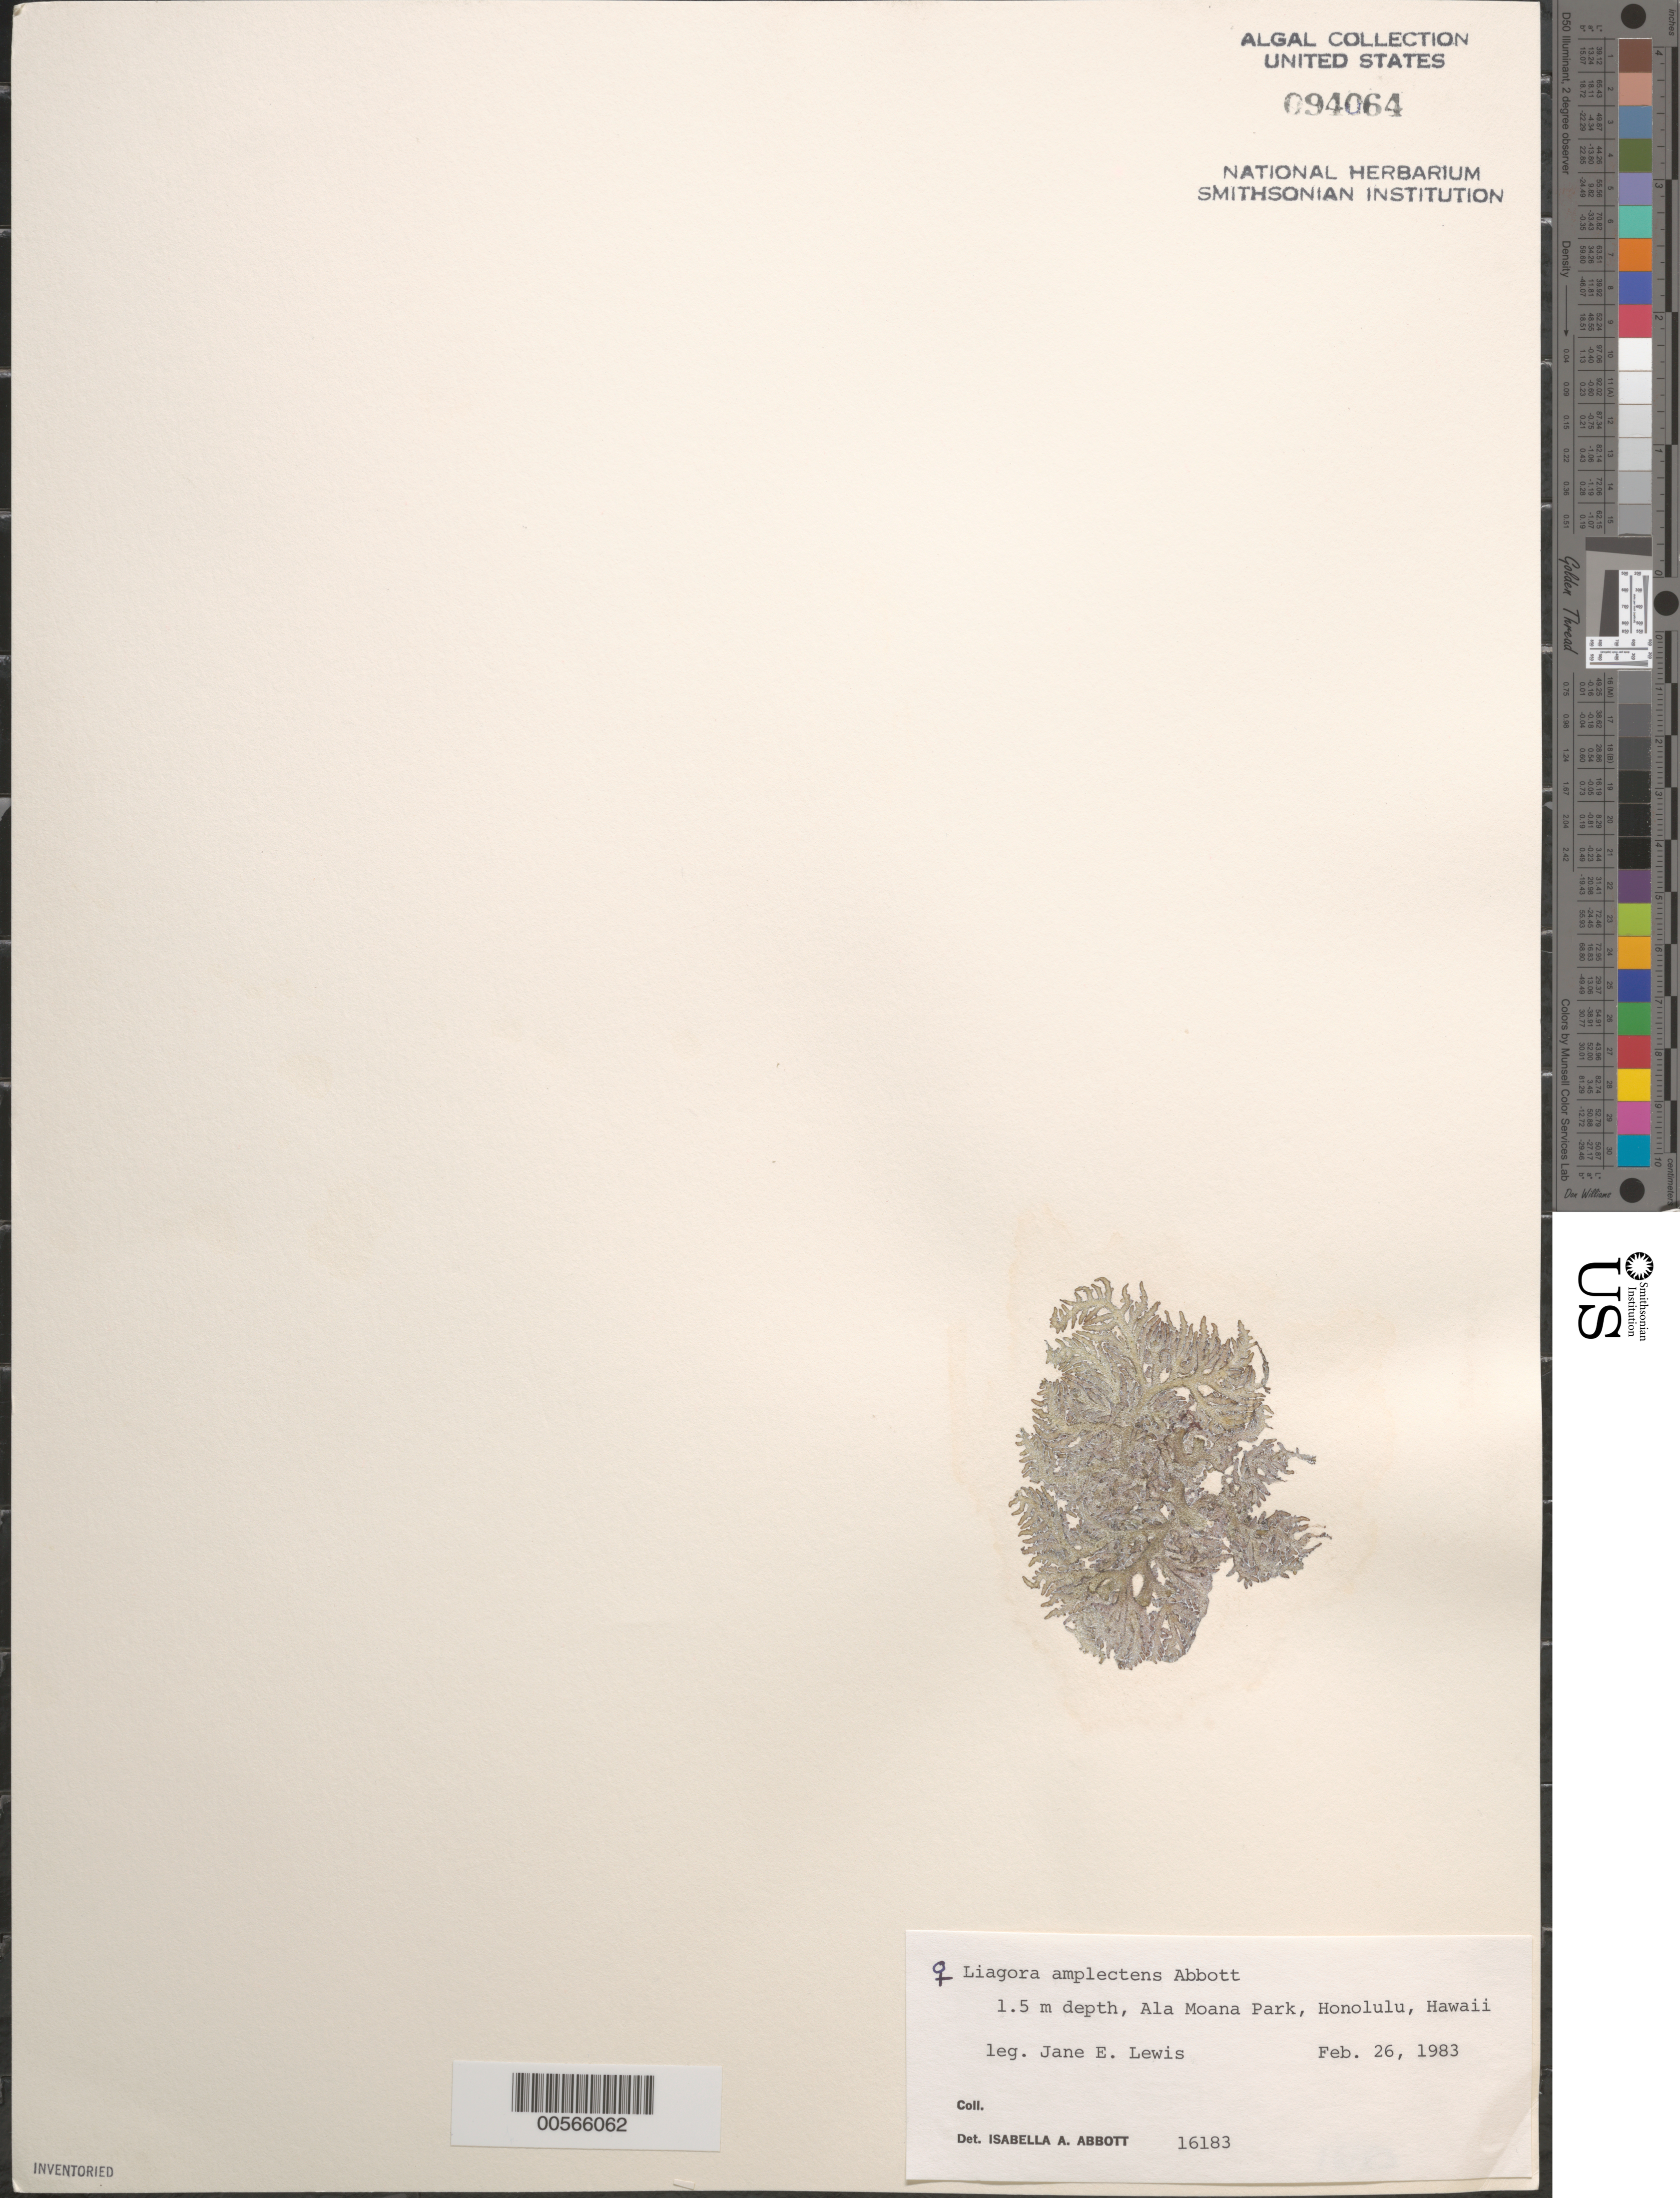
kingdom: Plantae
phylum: Rhodophyta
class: Florideophyceae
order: Nemaliales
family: Liagoraceae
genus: Liagora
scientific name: Liagora amplectens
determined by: Abbott, Isabella A.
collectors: J. Lewis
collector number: IAA 16183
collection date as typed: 26 Feb 1983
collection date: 1983-02-26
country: United States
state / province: Hawaii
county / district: Honolulu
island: Oahu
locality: Ala Moana Park, Honolulu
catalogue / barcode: US 94064